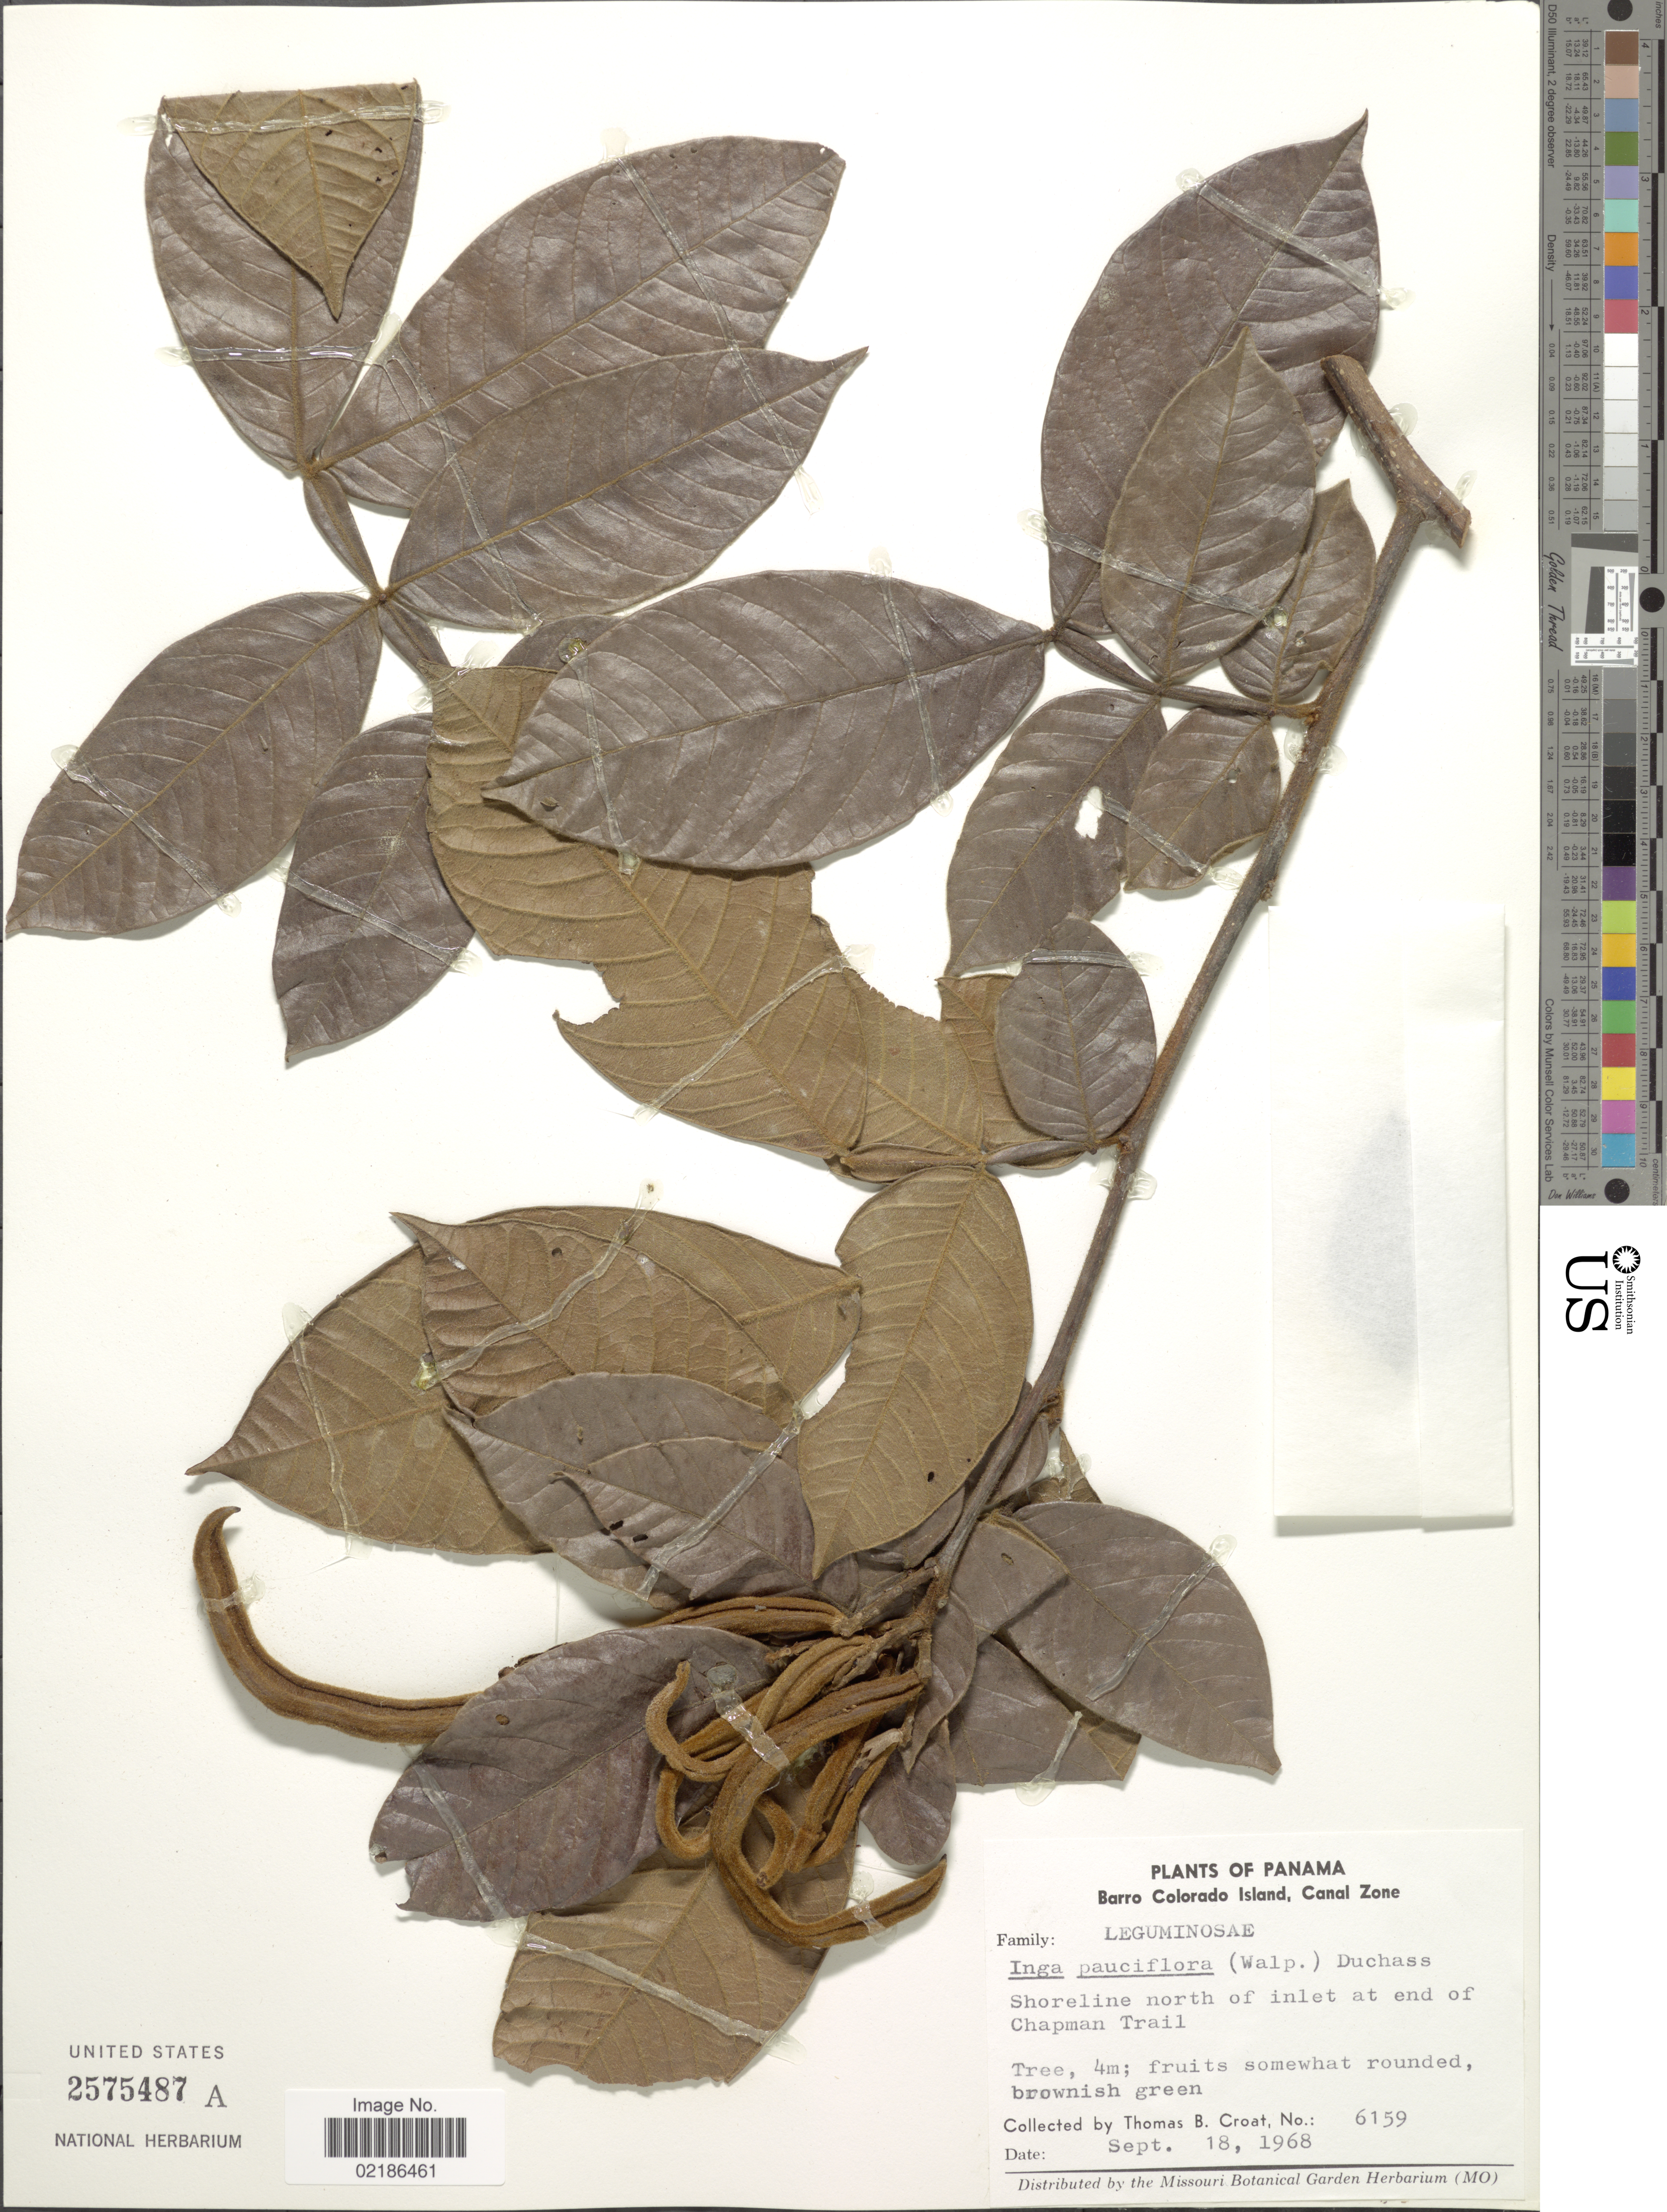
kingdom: Plantae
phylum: Tracheophyta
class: Magnoliopsida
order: Fabales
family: Fabaceae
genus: Inga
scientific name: Inga pauciflora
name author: (Walp.) Duchass.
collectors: T. B. Croat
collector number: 6159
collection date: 1968-09-18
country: Panama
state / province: Panamá Oeste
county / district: Canal Zone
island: Barro Colorado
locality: Barro Colorado Island, Canal Zone, north of inlet at end of Chapman Trail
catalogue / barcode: US 2575487A